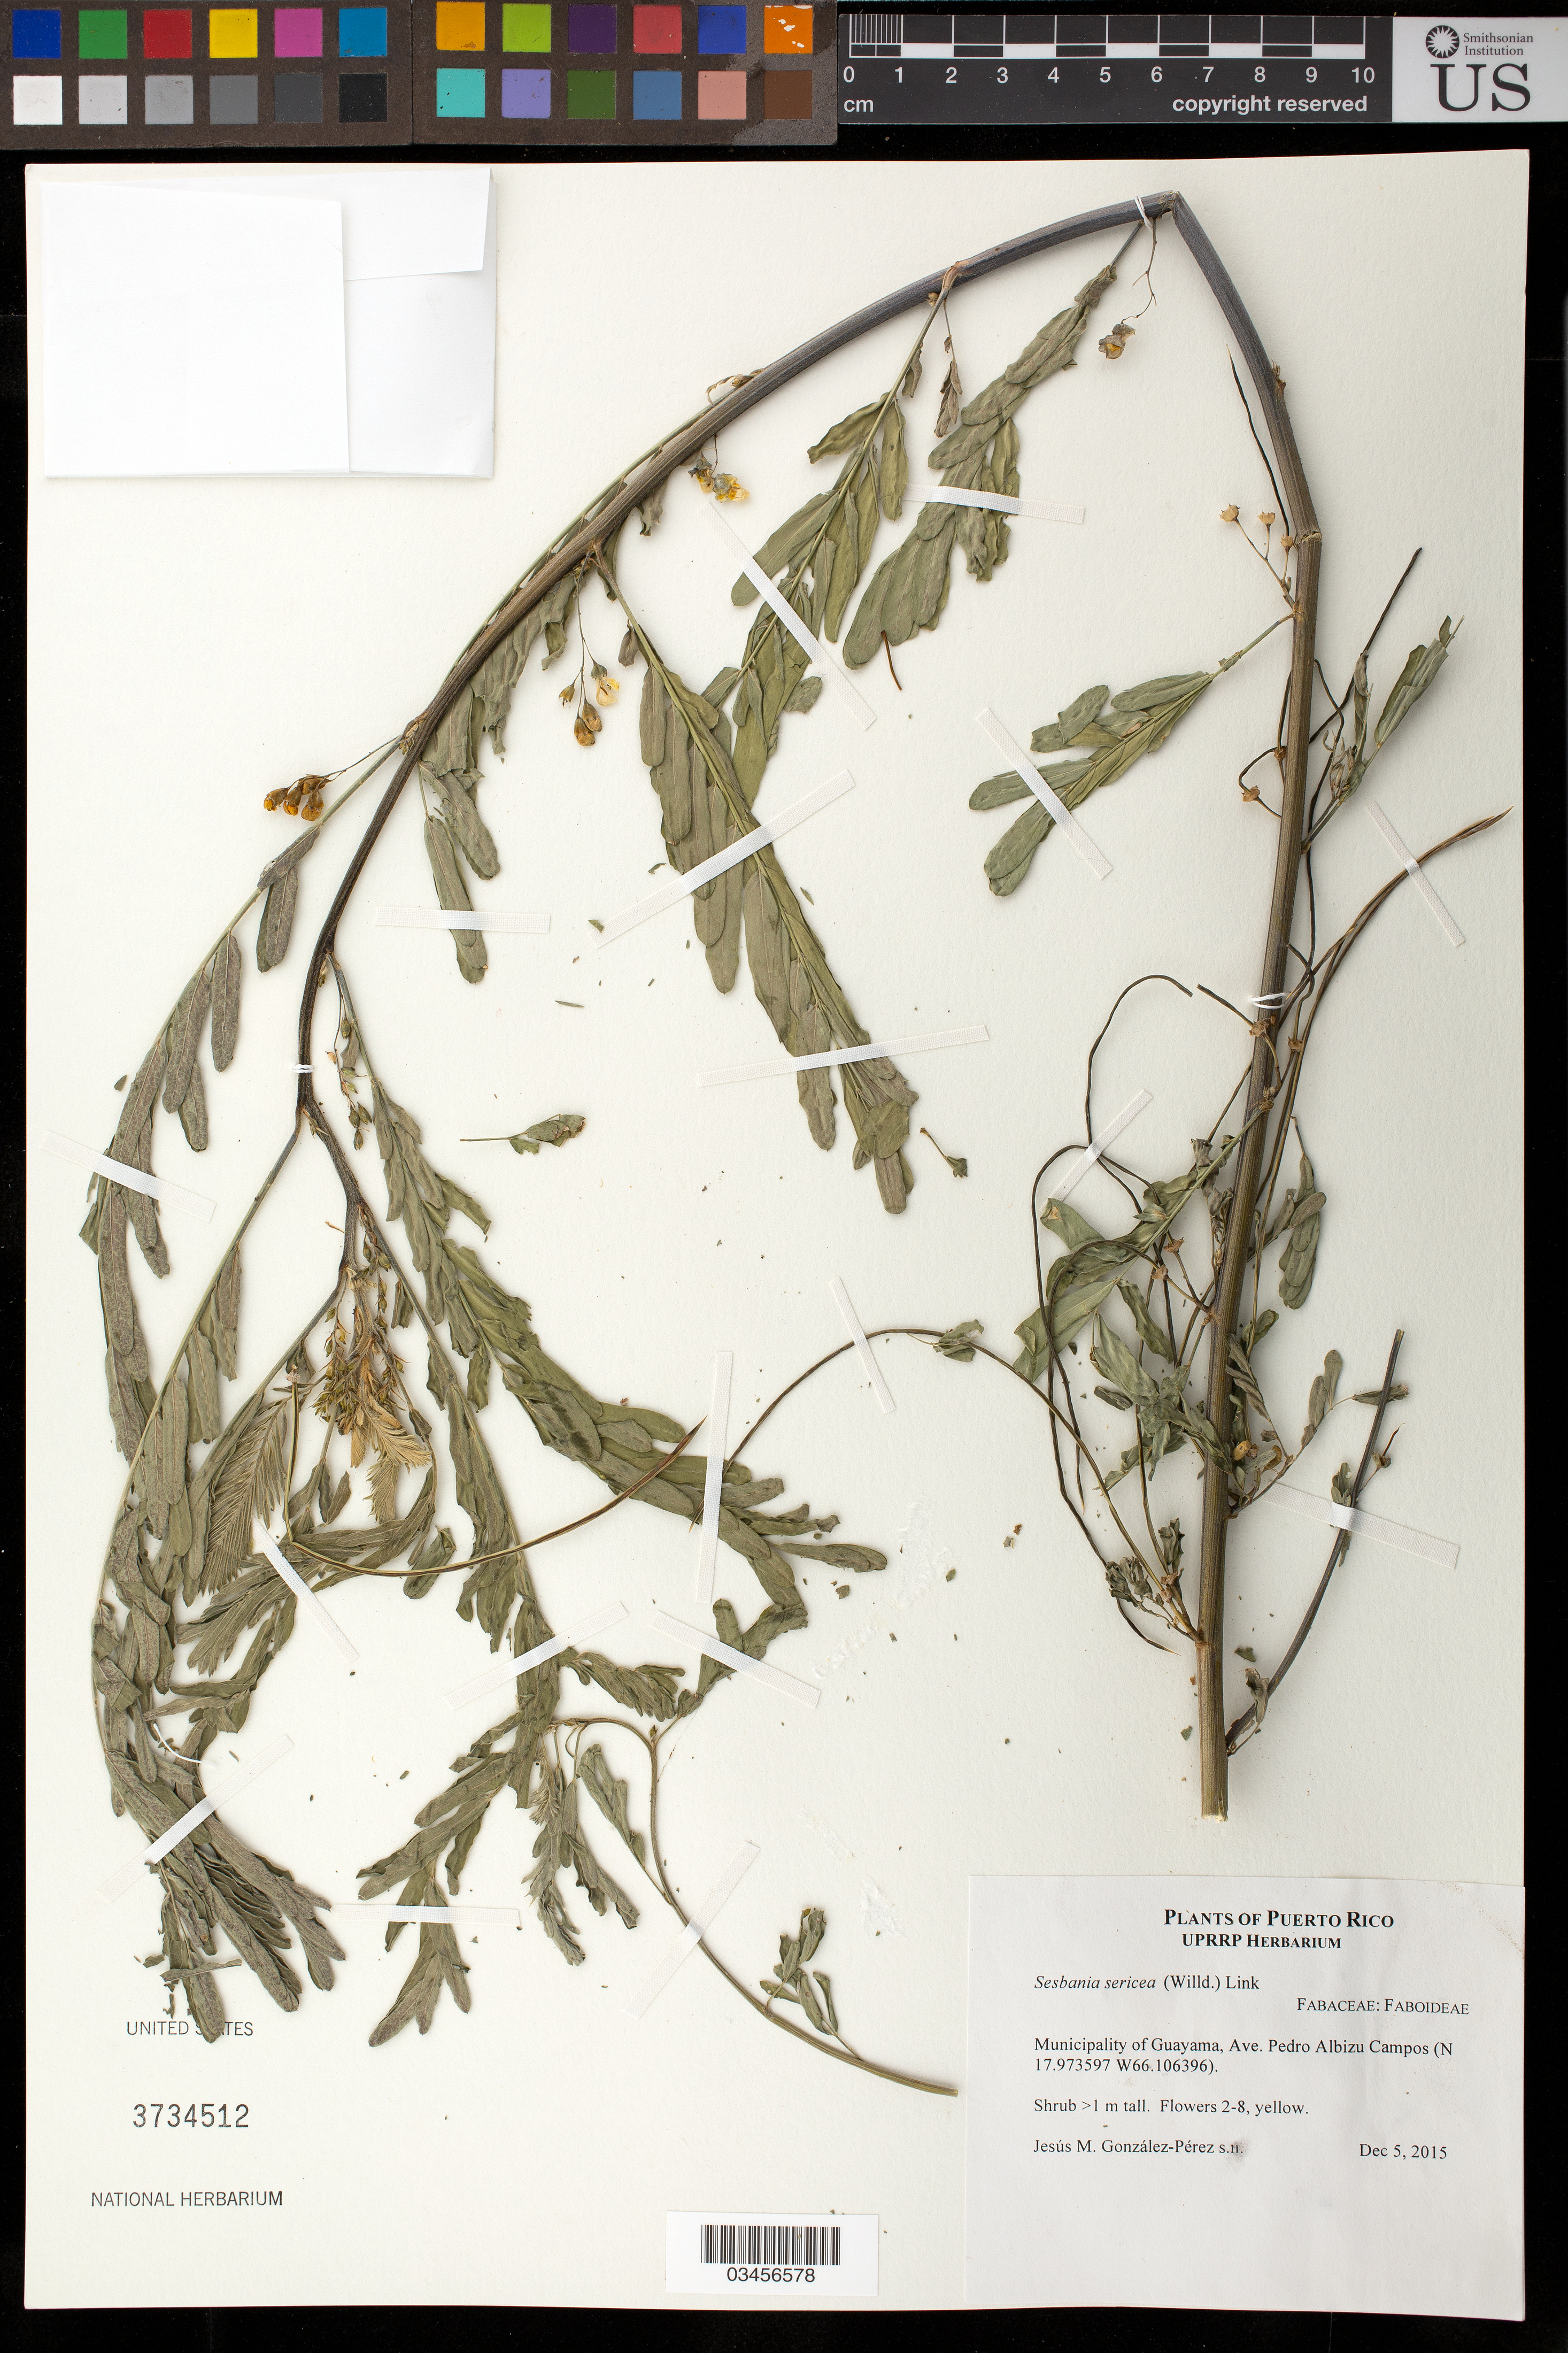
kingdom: Plantae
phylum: Tracheophyta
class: Magnoliopsida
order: Fabales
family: Fabaceae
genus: Sesbania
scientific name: Sesbania sericea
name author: (Willd.) Link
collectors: J. González-Pérez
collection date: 2015-12-05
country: Puerto Rico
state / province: Guayama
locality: Muncipality of Guayama, Ave. Pedro Albizu Campos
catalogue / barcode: US 3734512